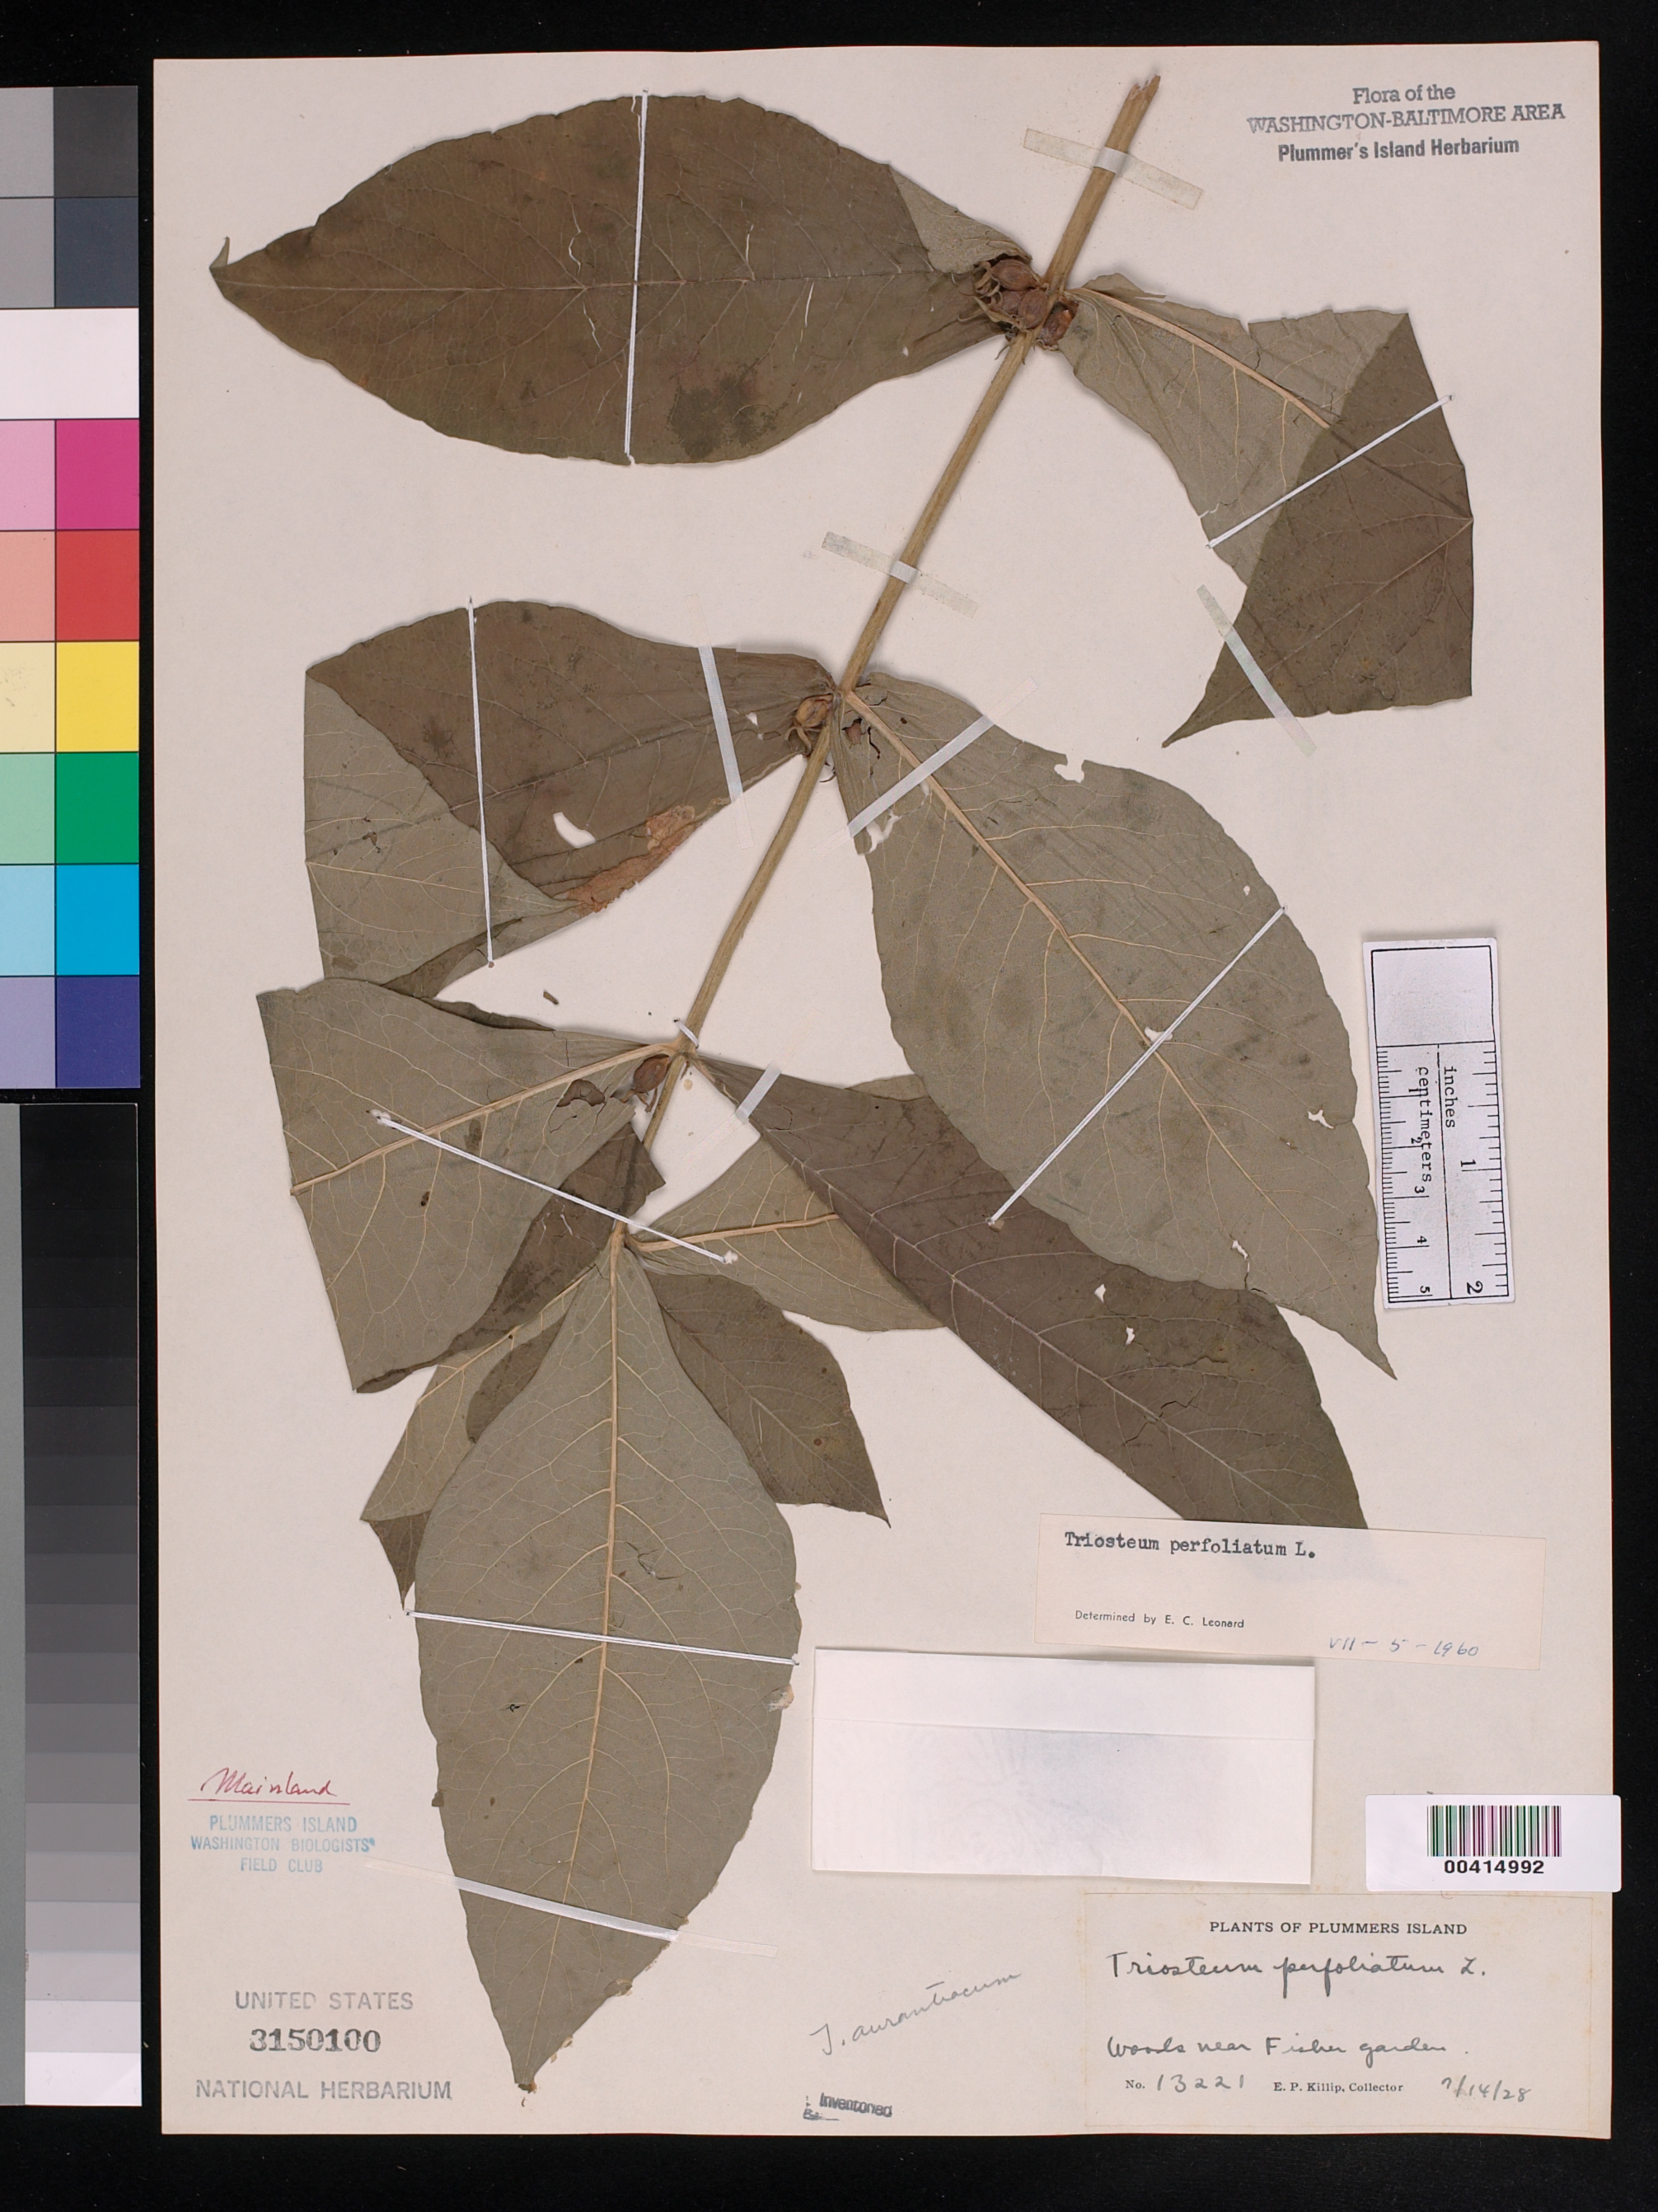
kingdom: Plantae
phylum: Tracheophyta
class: Magnoliopsida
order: Dipsacales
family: Caprifoliaceae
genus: Triosteum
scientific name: Triosteum perfoliatum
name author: L.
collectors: E. P. Killip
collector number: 13221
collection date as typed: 14 Jul 1928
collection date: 1928-07-14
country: United States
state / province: Maryland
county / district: Montgomery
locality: Plummer's Island; Mainland, Woods near Fisher garden C. & O. Canal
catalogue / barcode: US 3150100